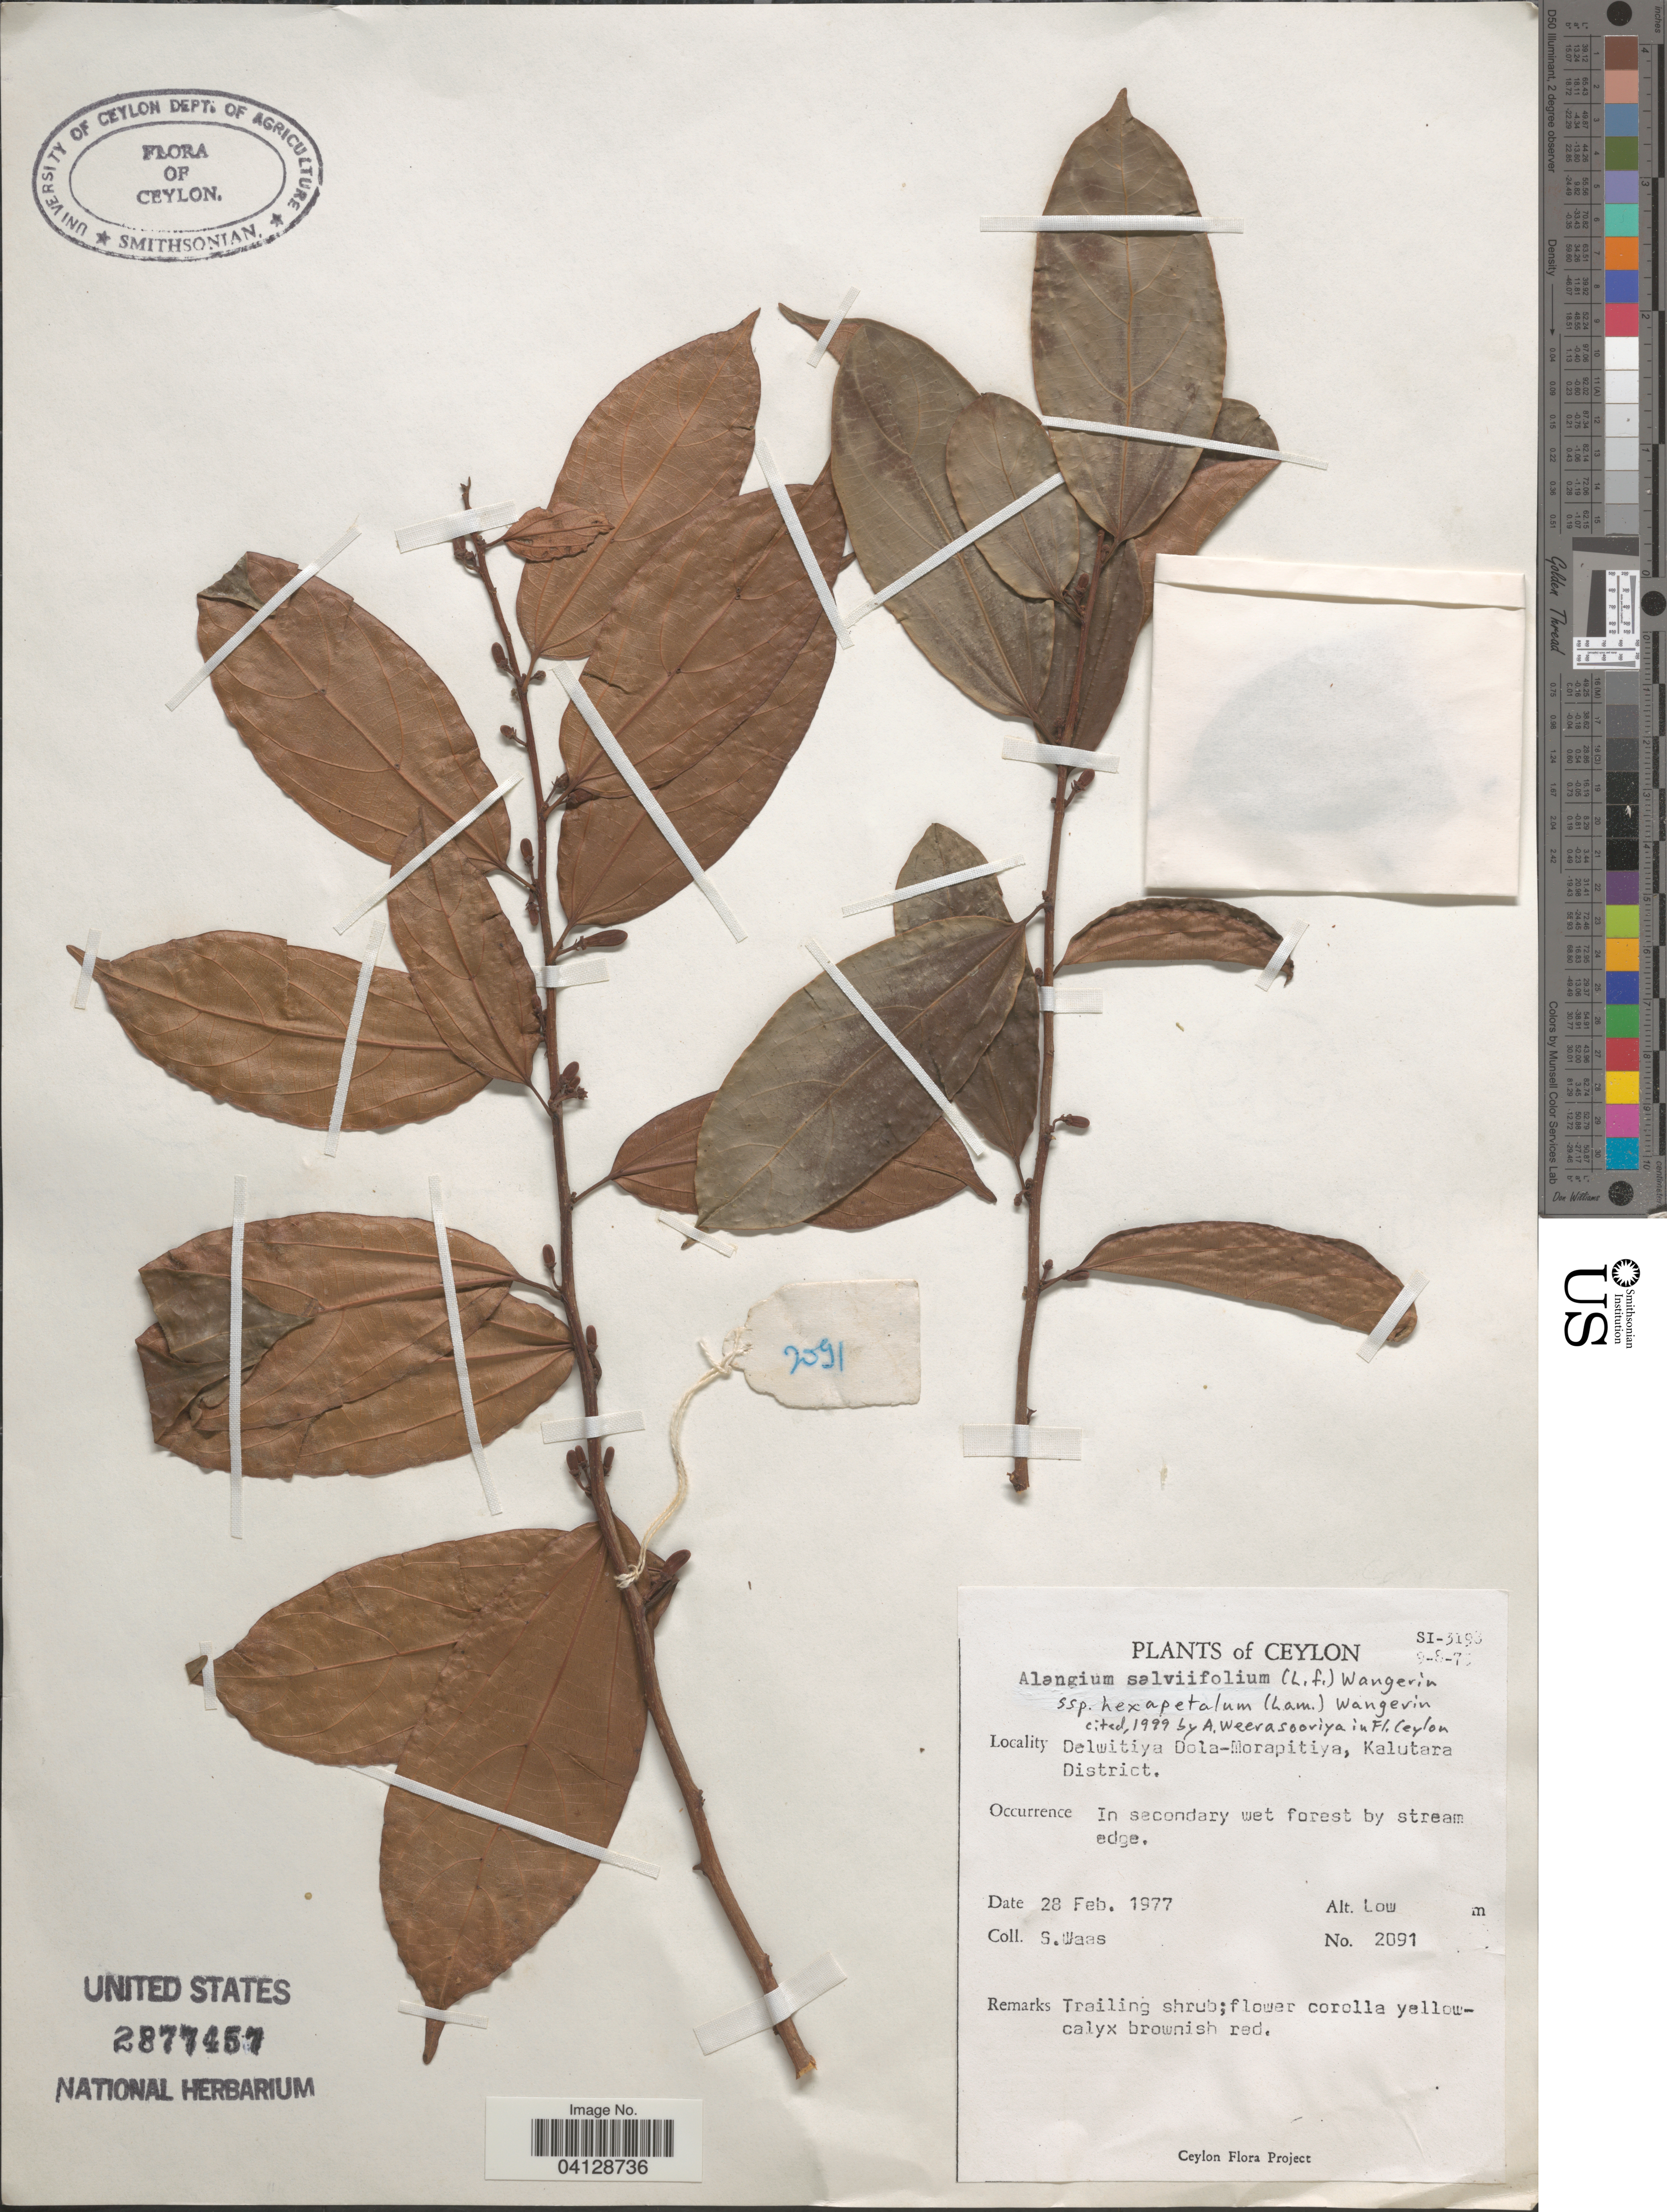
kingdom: Plantae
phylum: Tracheophyta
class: Magnoliopsida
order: Cornales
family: Cornaceae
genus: Alangium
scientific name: Alangium salviifolium subsp. hexapetalum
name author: Wangerin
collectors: S. Waas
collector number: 2091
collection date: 1977-02-28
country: Sri Lanka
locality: Ceylon. Delwitiya Dola-Morapitiya, Kalutara District.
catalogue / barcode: US 2877457